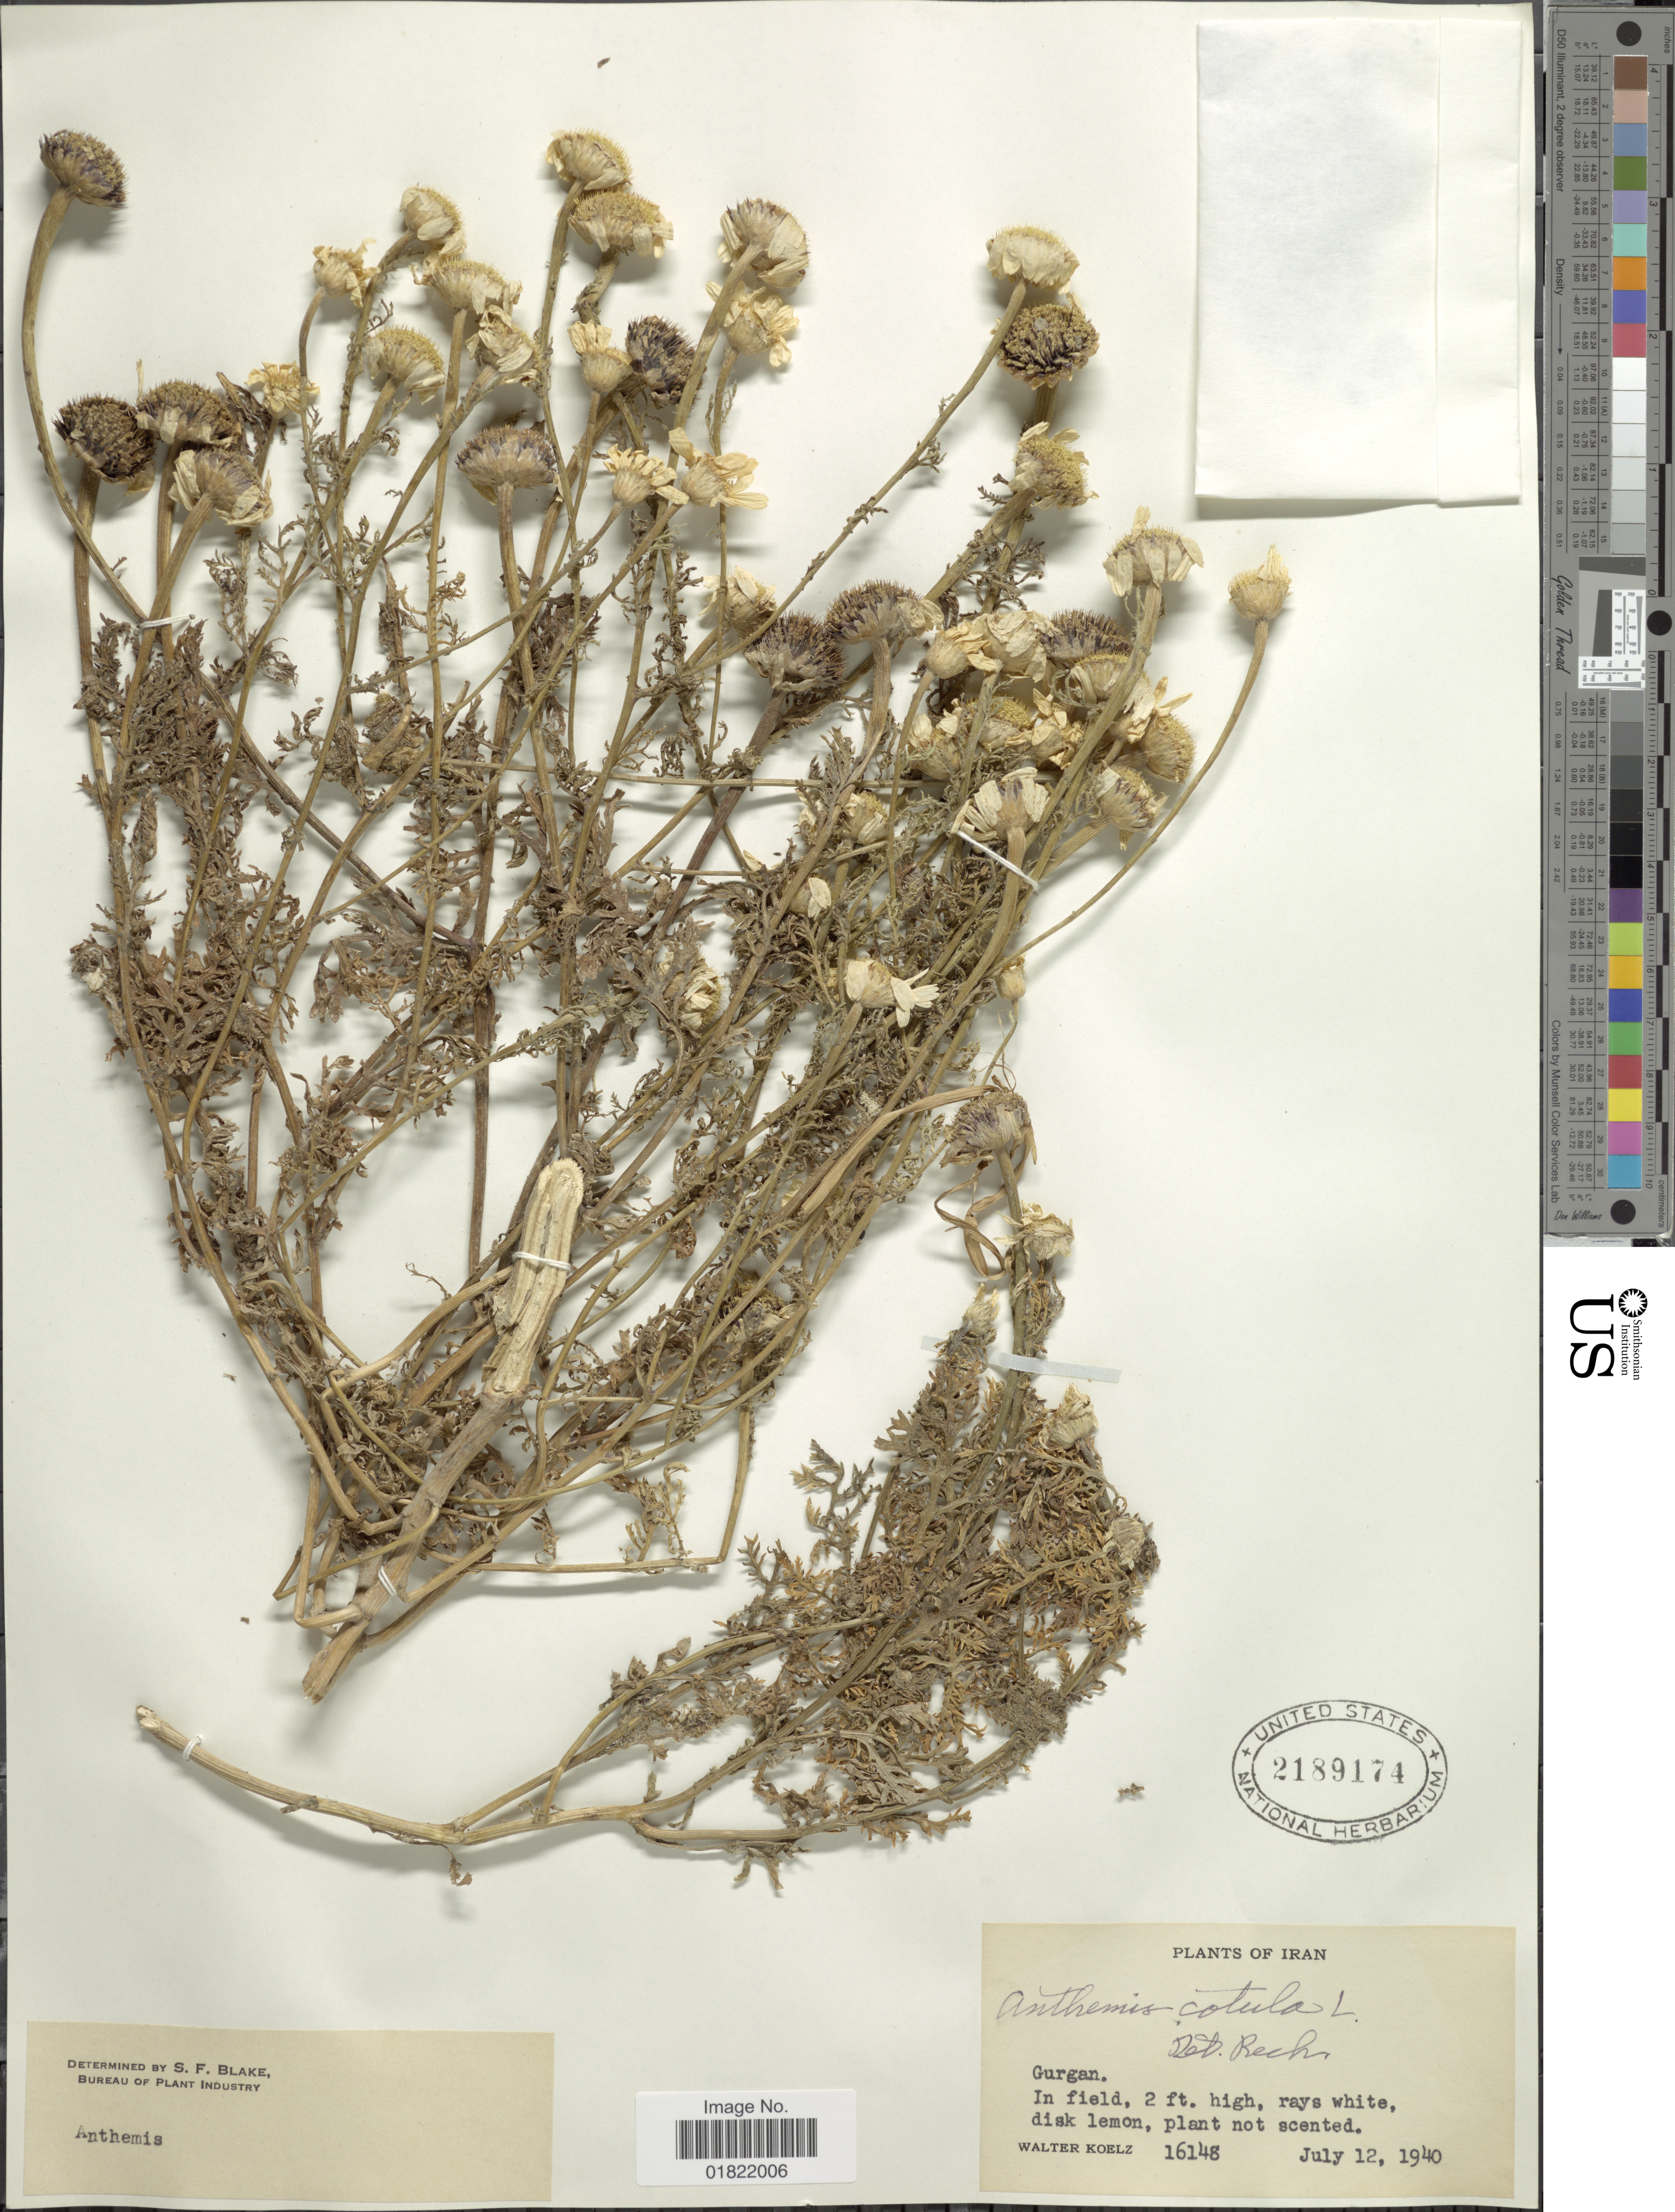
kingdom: Plantae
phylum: Tracheophyta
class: Magnoliopsida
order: Asterales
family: Asteraceae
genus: Anthemis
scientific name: Anthemis cotula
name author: L.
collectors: W. N. Koelz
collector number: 16148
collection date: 1940-07-12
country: Iran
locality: Gurgan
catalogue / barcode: US 2189174